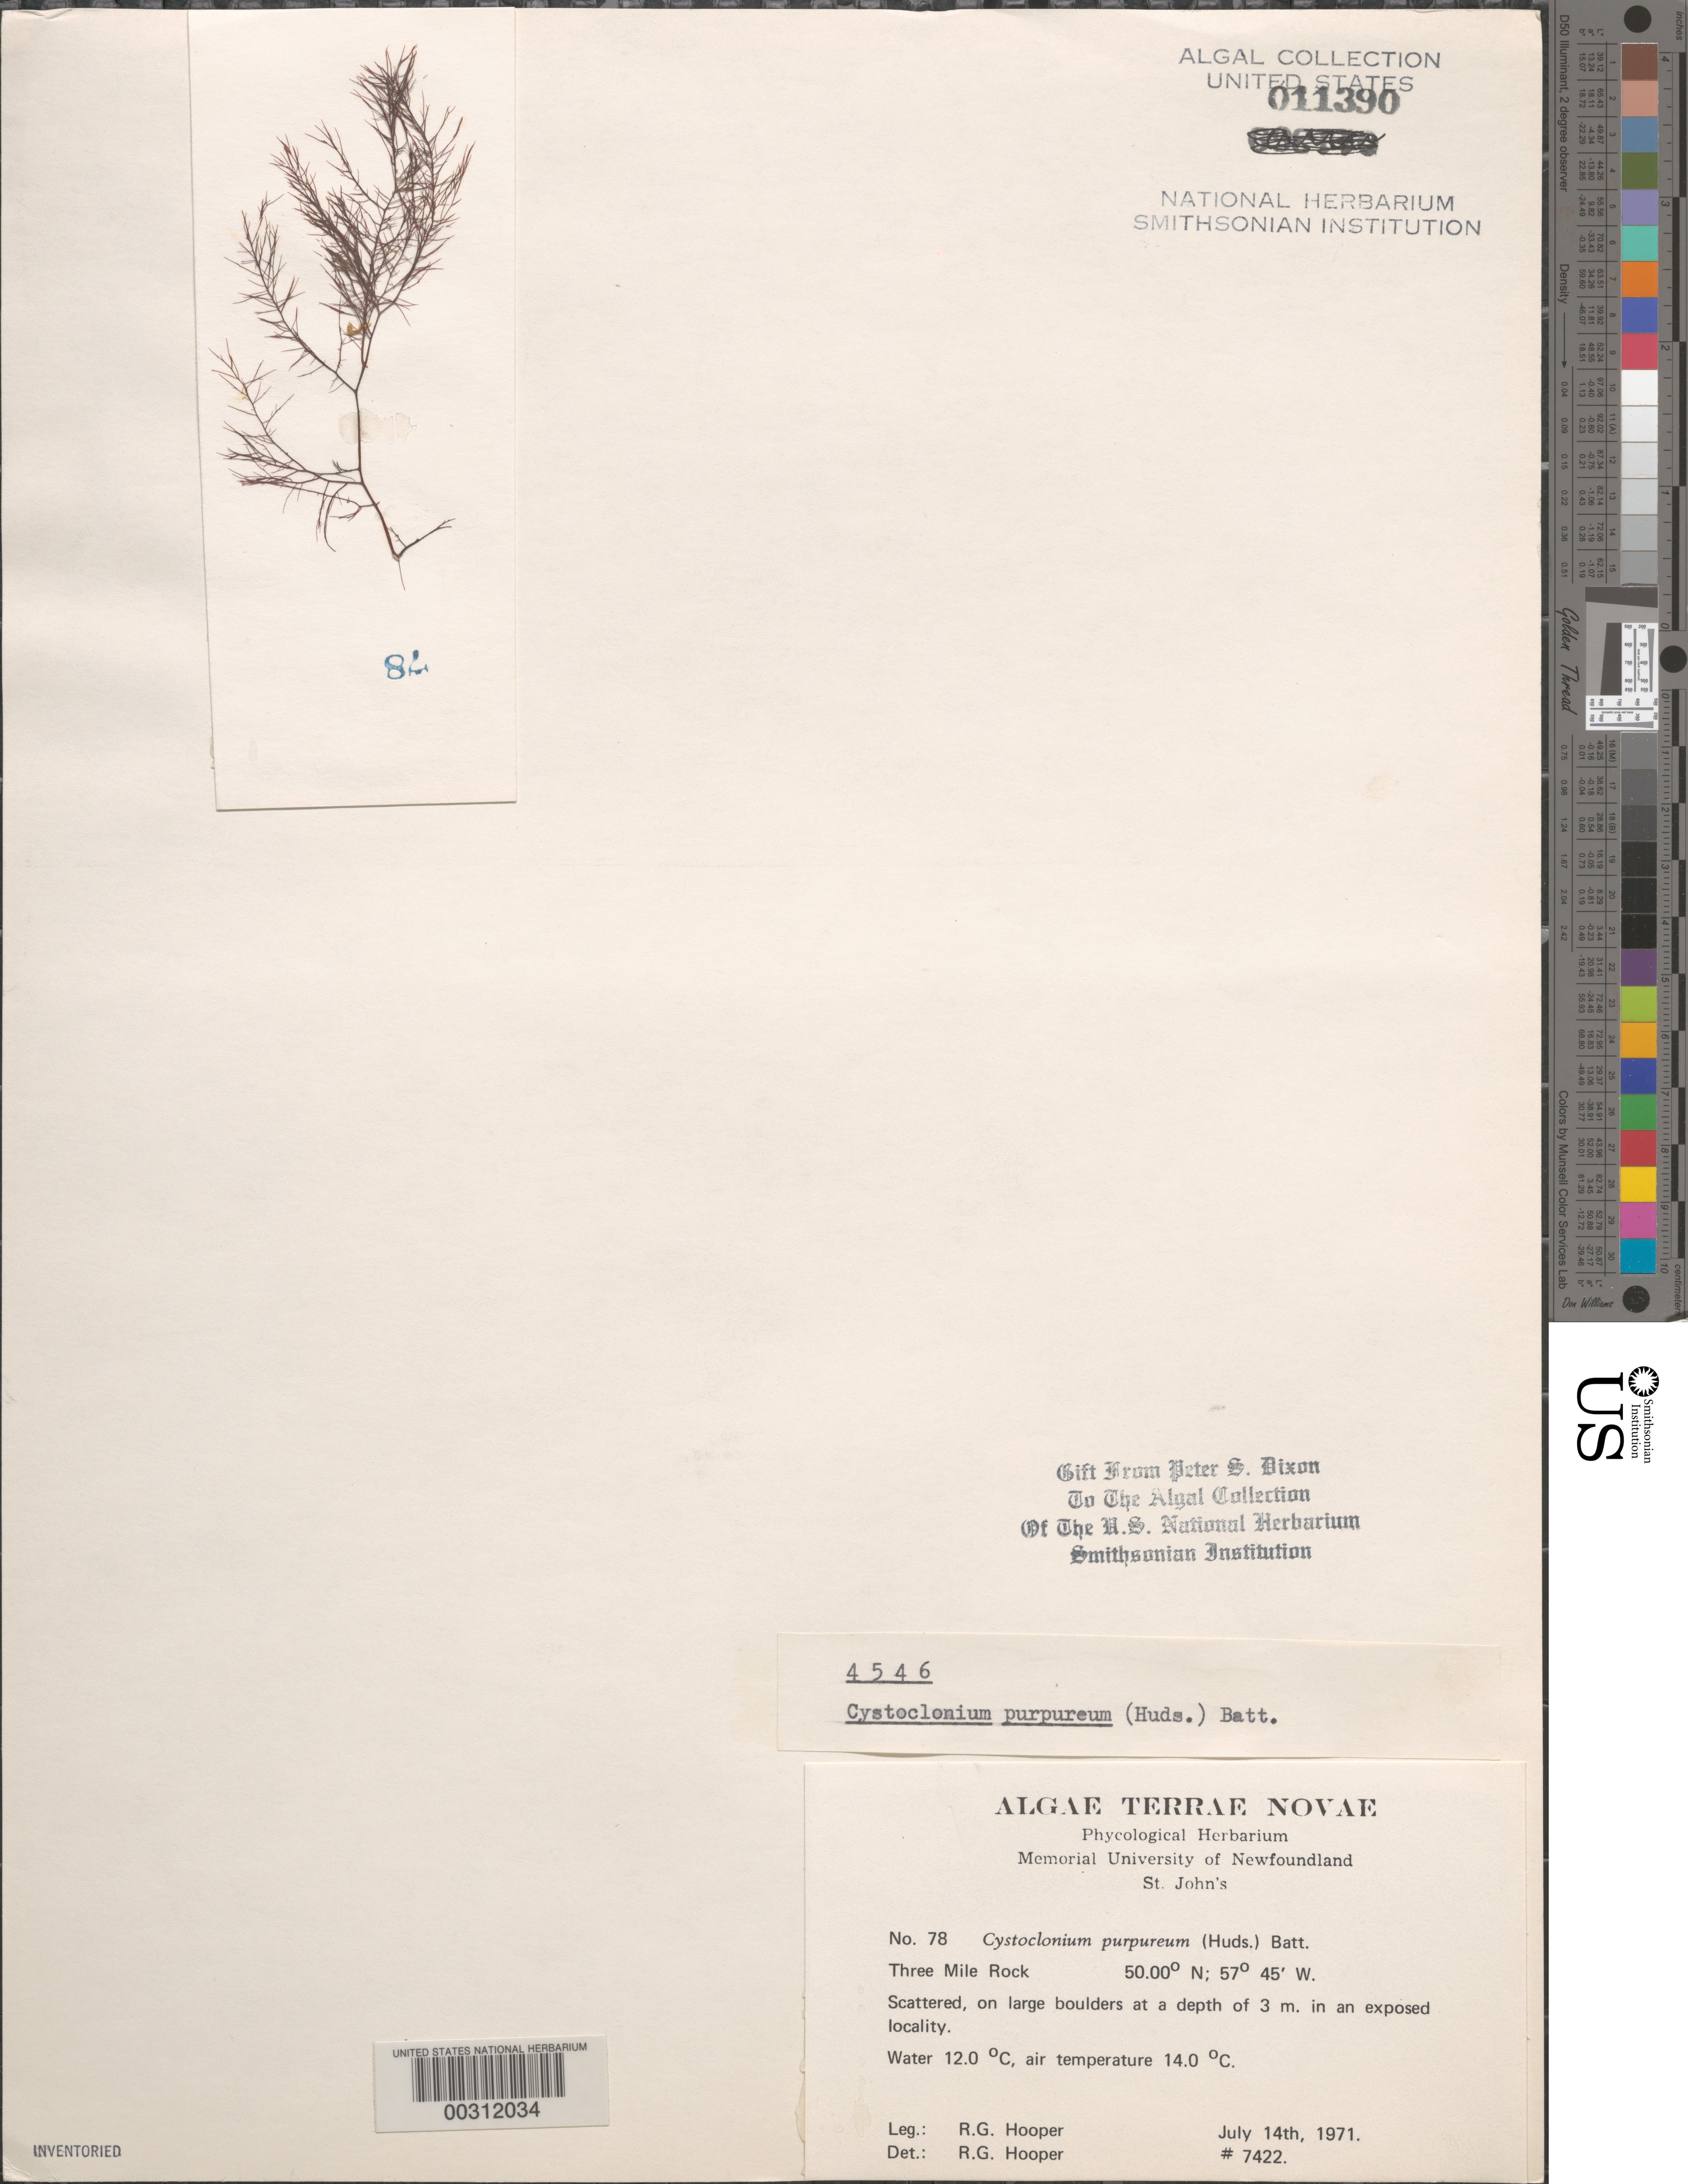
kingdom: Plantae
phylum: Rhodophyta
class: Florideophyceae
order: Gigartinales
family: Cystocloniaceae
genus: Cystoclonium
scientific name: Cystoclonium purpureum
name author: (Huds.) Batters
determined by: Hooper, R. G.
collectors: R. G. Hooper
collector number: BTG 7422 & PSD 4546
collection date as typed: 14 Jul 1971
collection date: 1971-07-14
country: Canada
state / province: Newfoundland and Labrador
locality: Three Mile Rock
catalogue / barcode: US 11390